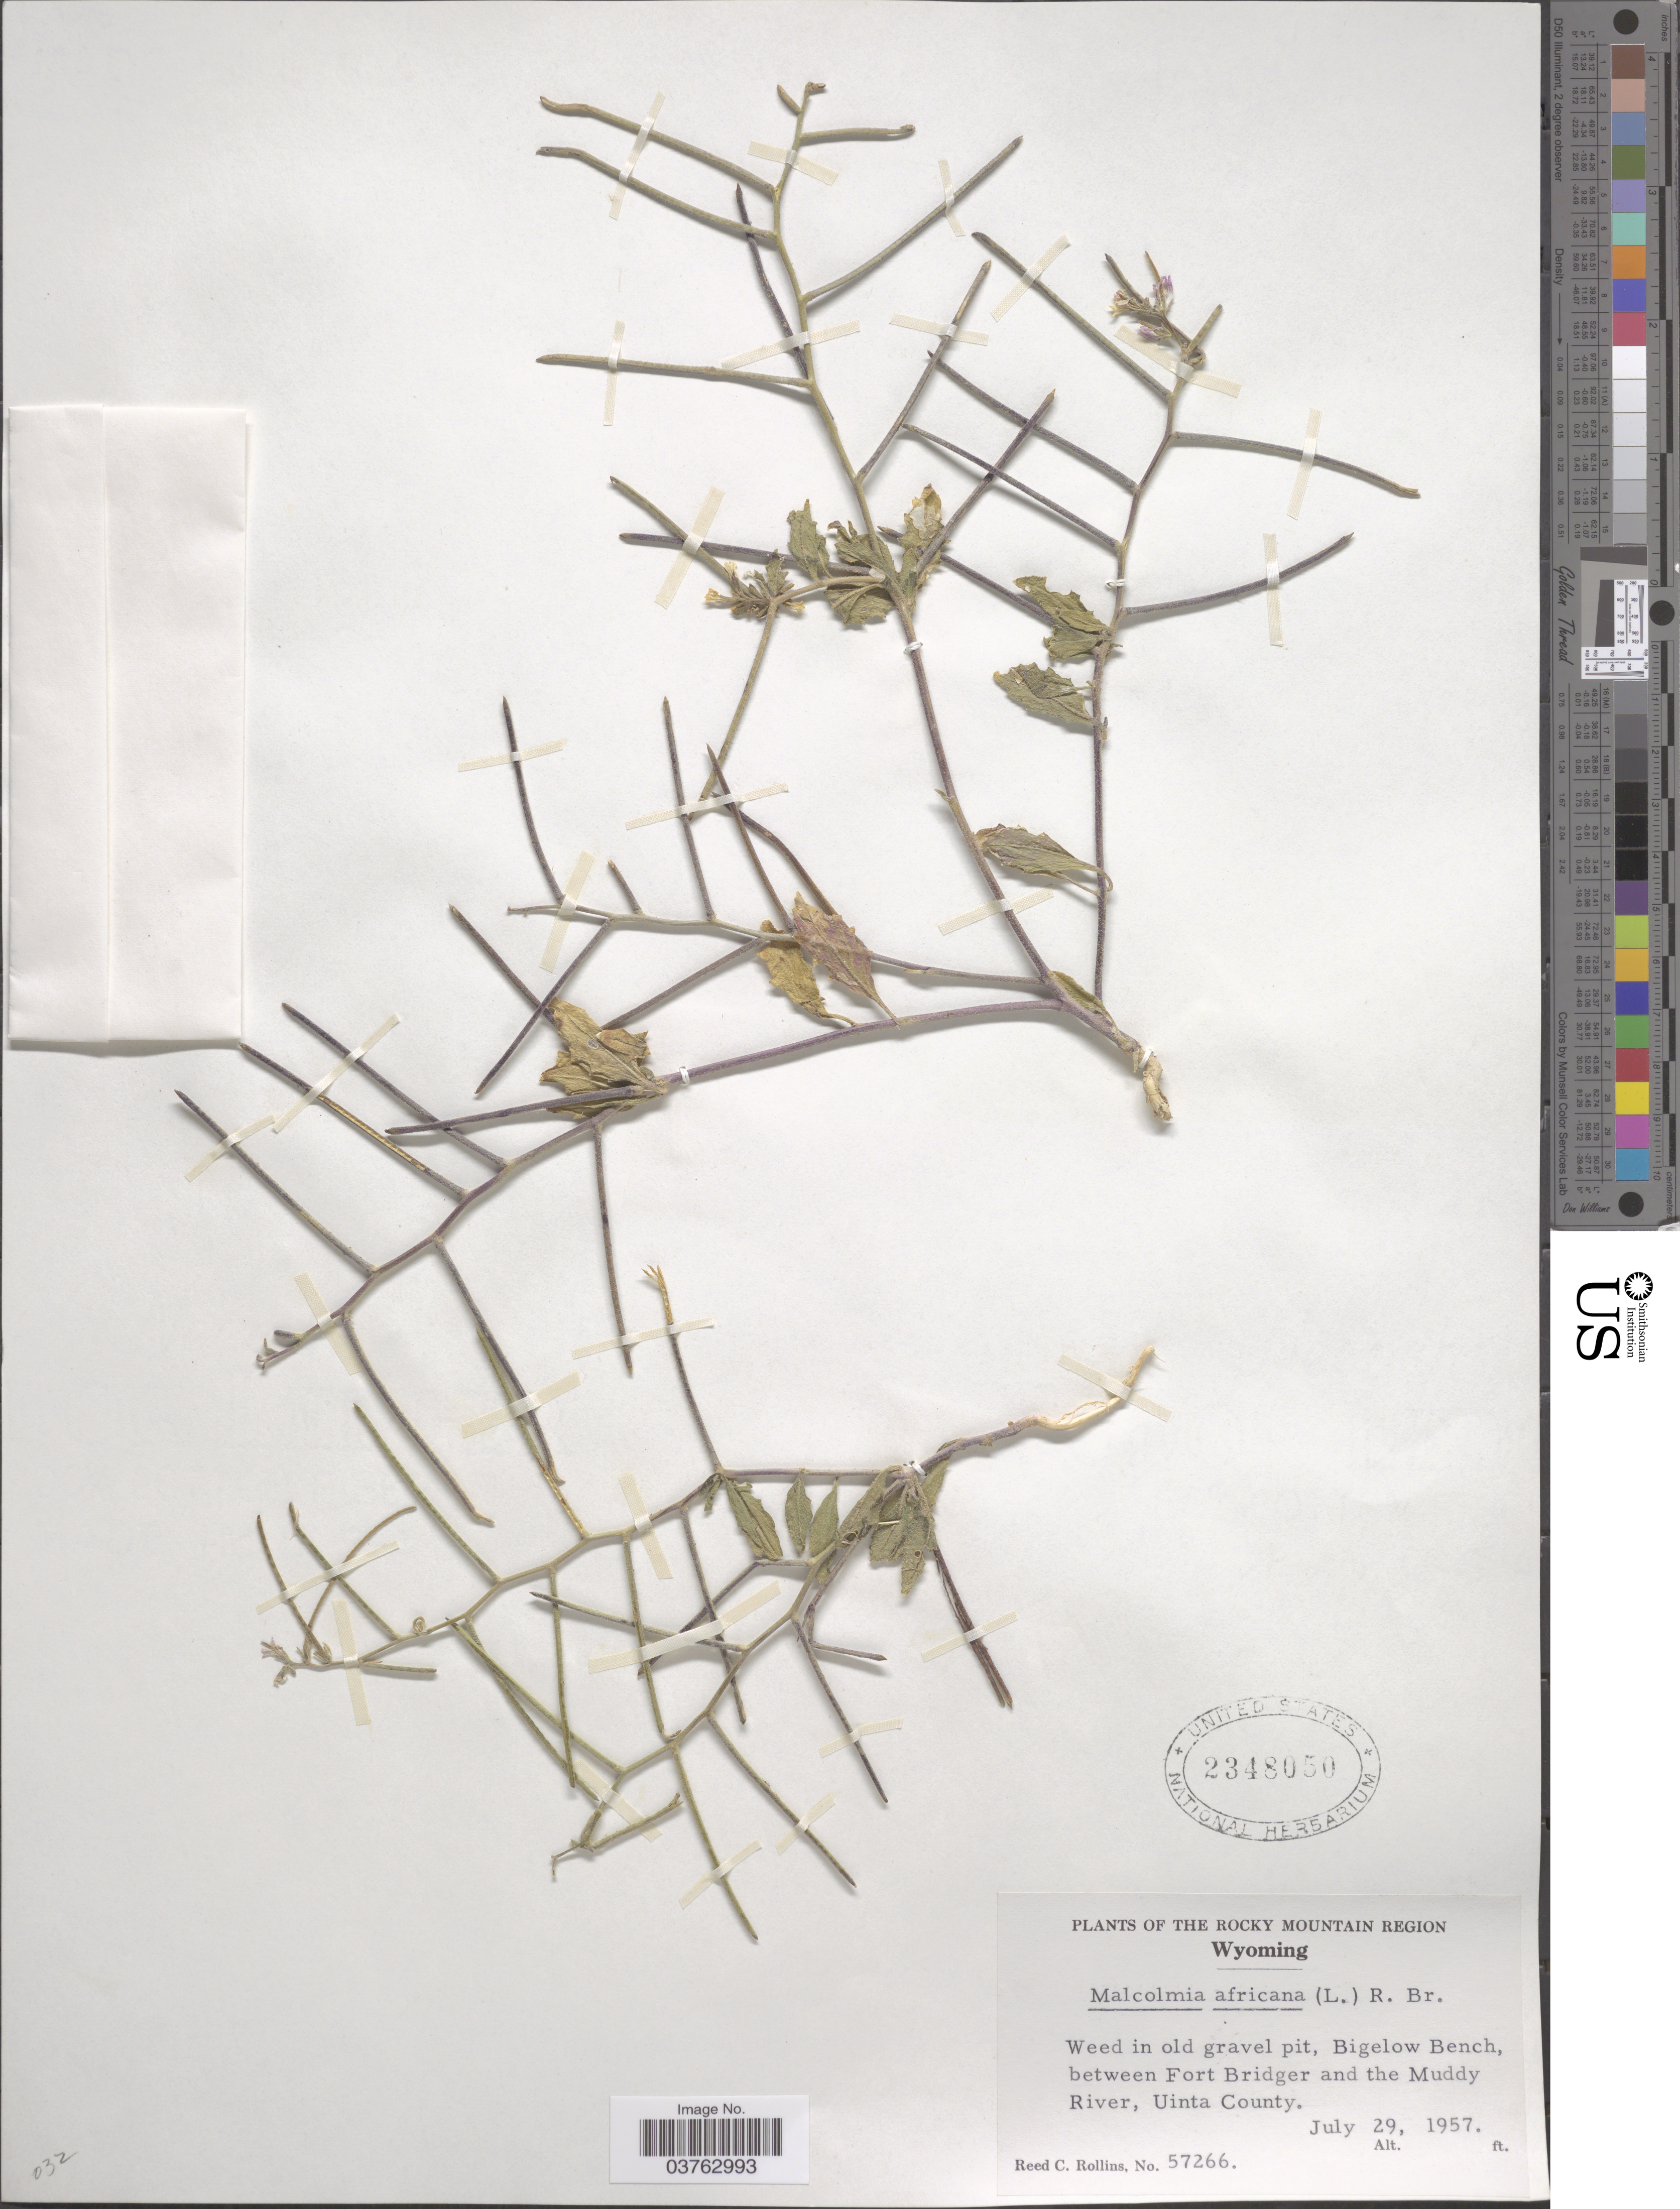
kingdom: Plantae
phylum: Tracheophyta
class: Magnoliopsida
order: Brassicales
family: Brassicaceae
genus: Malcolmia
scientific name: Malcolmia africana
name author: (L.) W.T. Aiton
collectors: R. C. Rollins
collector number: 57266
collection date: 1957-07-29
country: United States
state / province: Wyoming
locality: The Rocky Mountain Region. Bigelow Bench, between Fort Bridger and the Muddy River, Uinta County.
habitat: weed in old gravel pit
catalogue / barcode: US 2348050